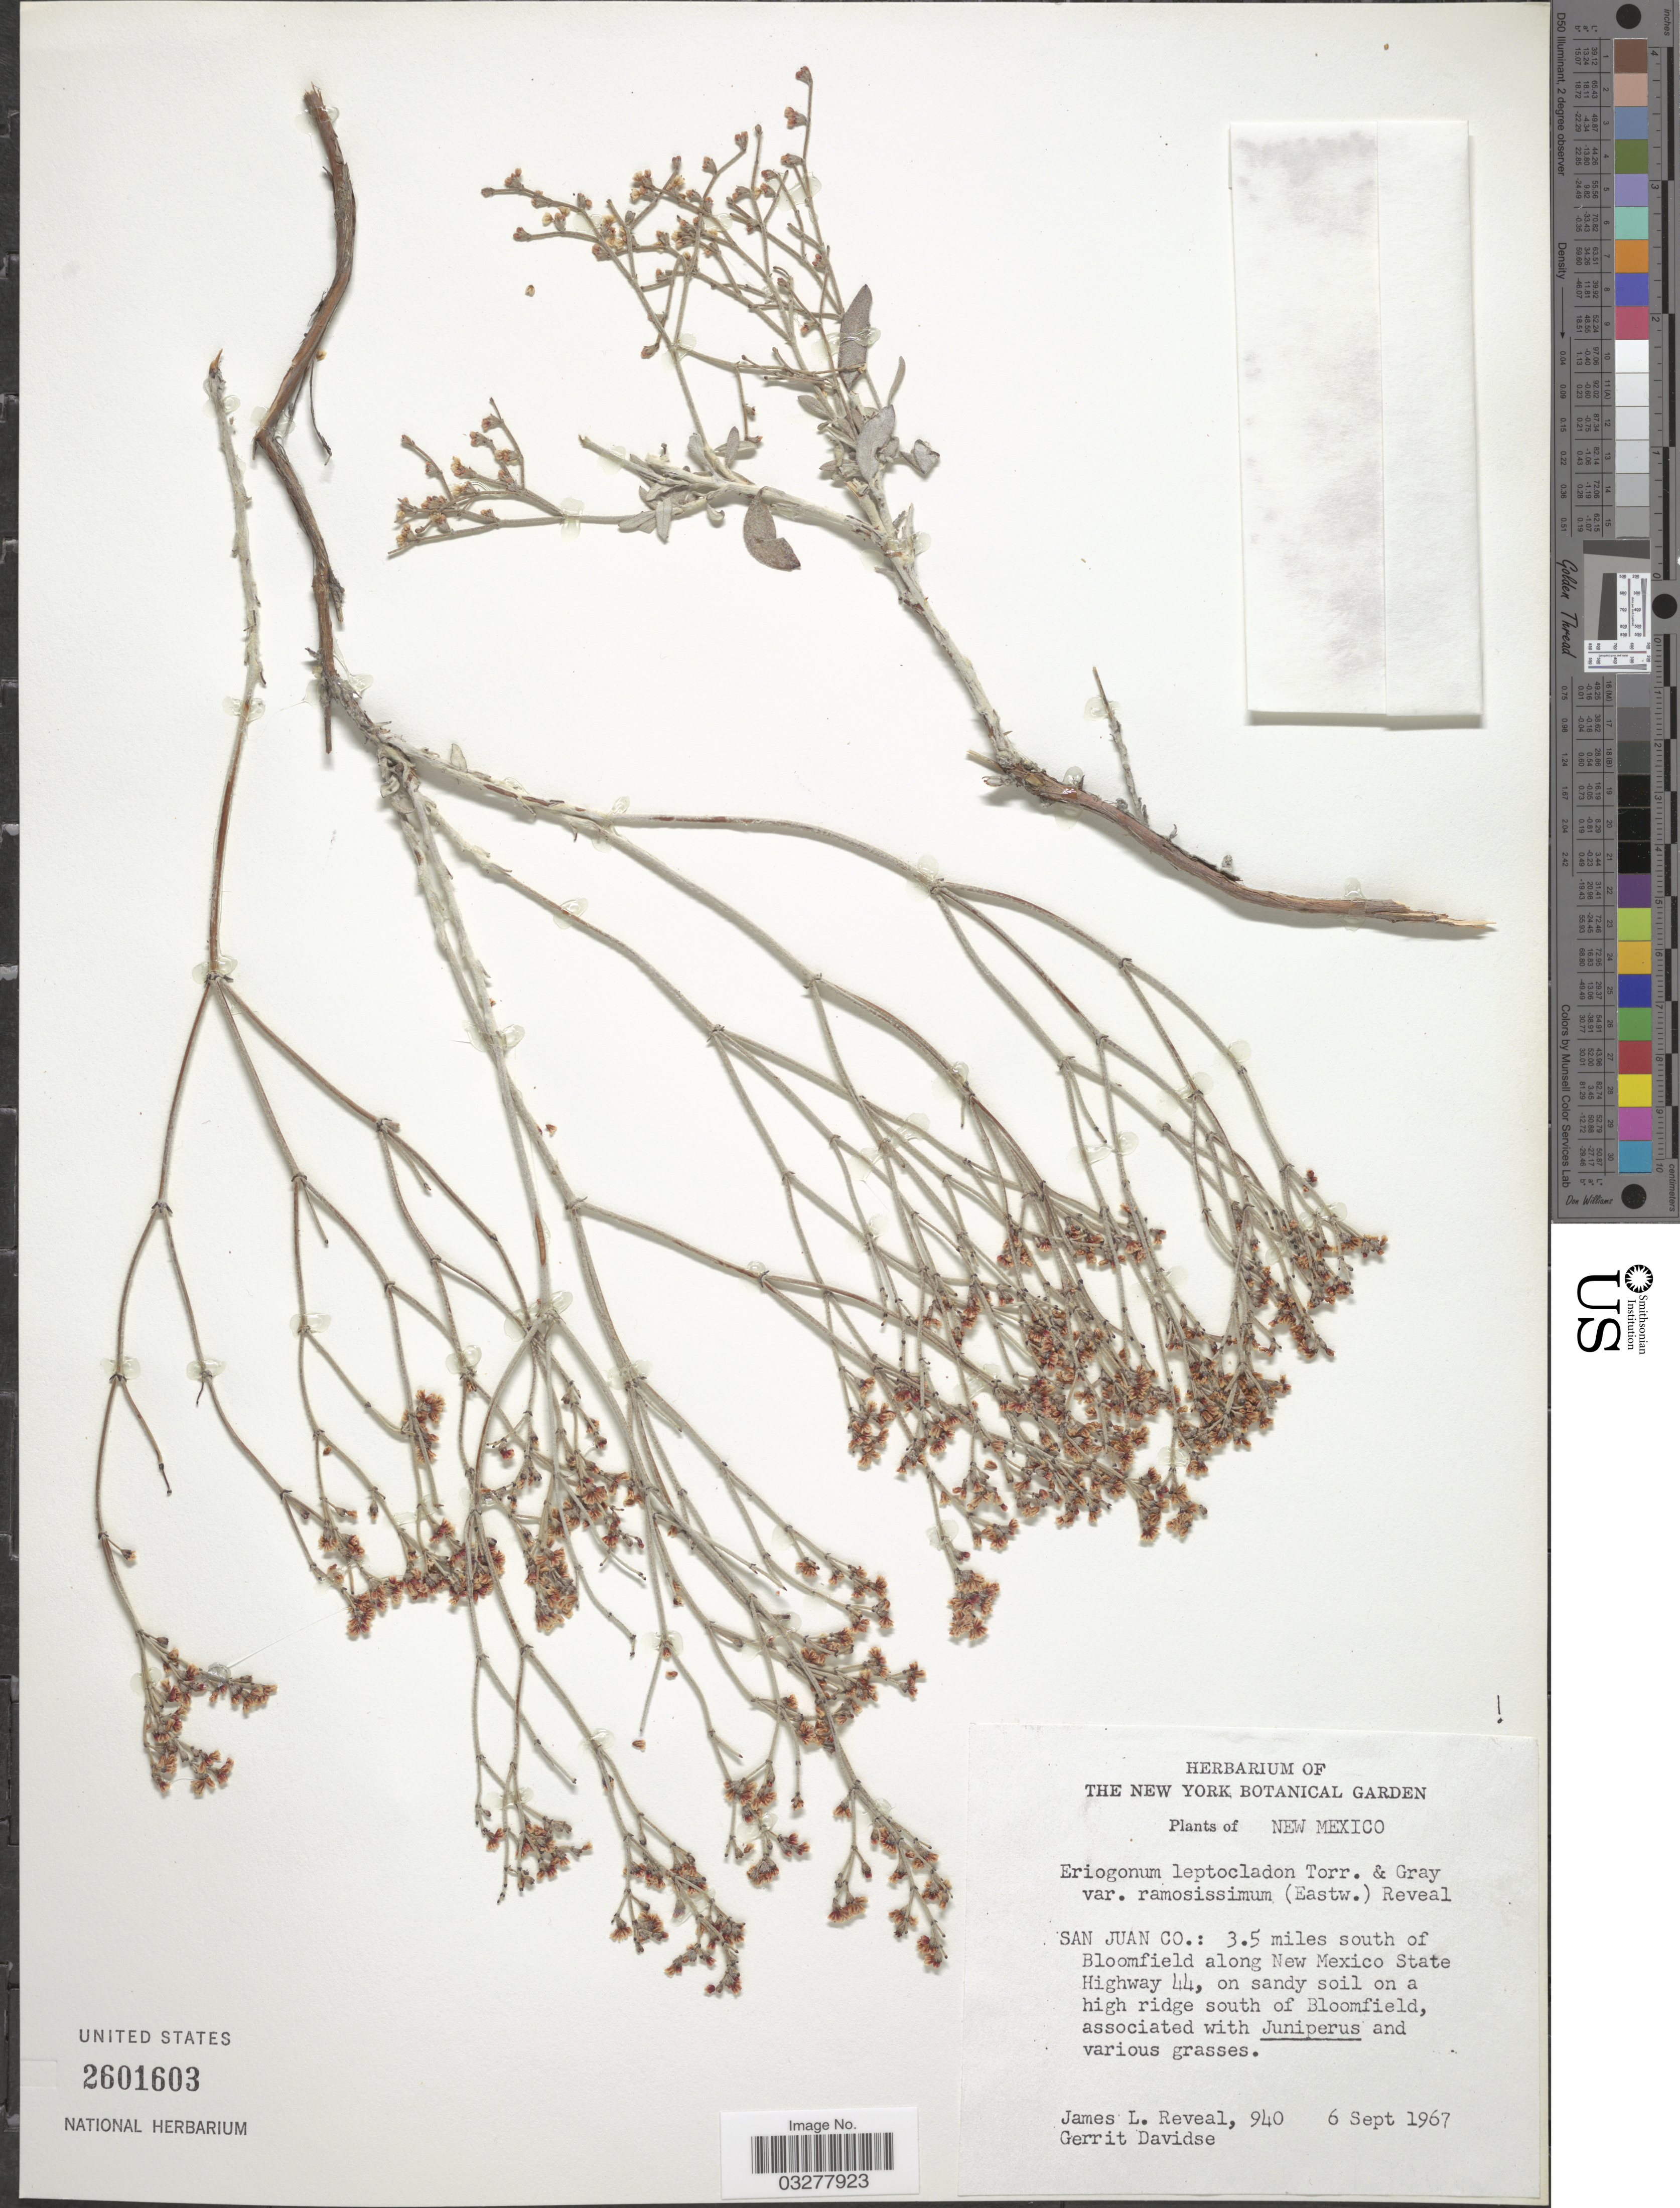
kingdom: Plantae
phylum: Tracheophyta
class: Magnoliopsida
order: Caryophyllales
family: Polygonaceae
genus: Eriogonum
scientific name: Eriogonum leptocladon var. ramosissimum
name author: (Eastw.) Reveal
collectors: J. L. Reveal & G. Davidse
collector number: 940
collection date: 1967-09-06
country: United States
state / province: New Mexico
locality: San Juan Co.: 3.5 miles south of Bloomfield along New Mexico State Highway 44, on sandy soil on a high ridge south of Bloomfield.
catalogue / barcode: US 2601603